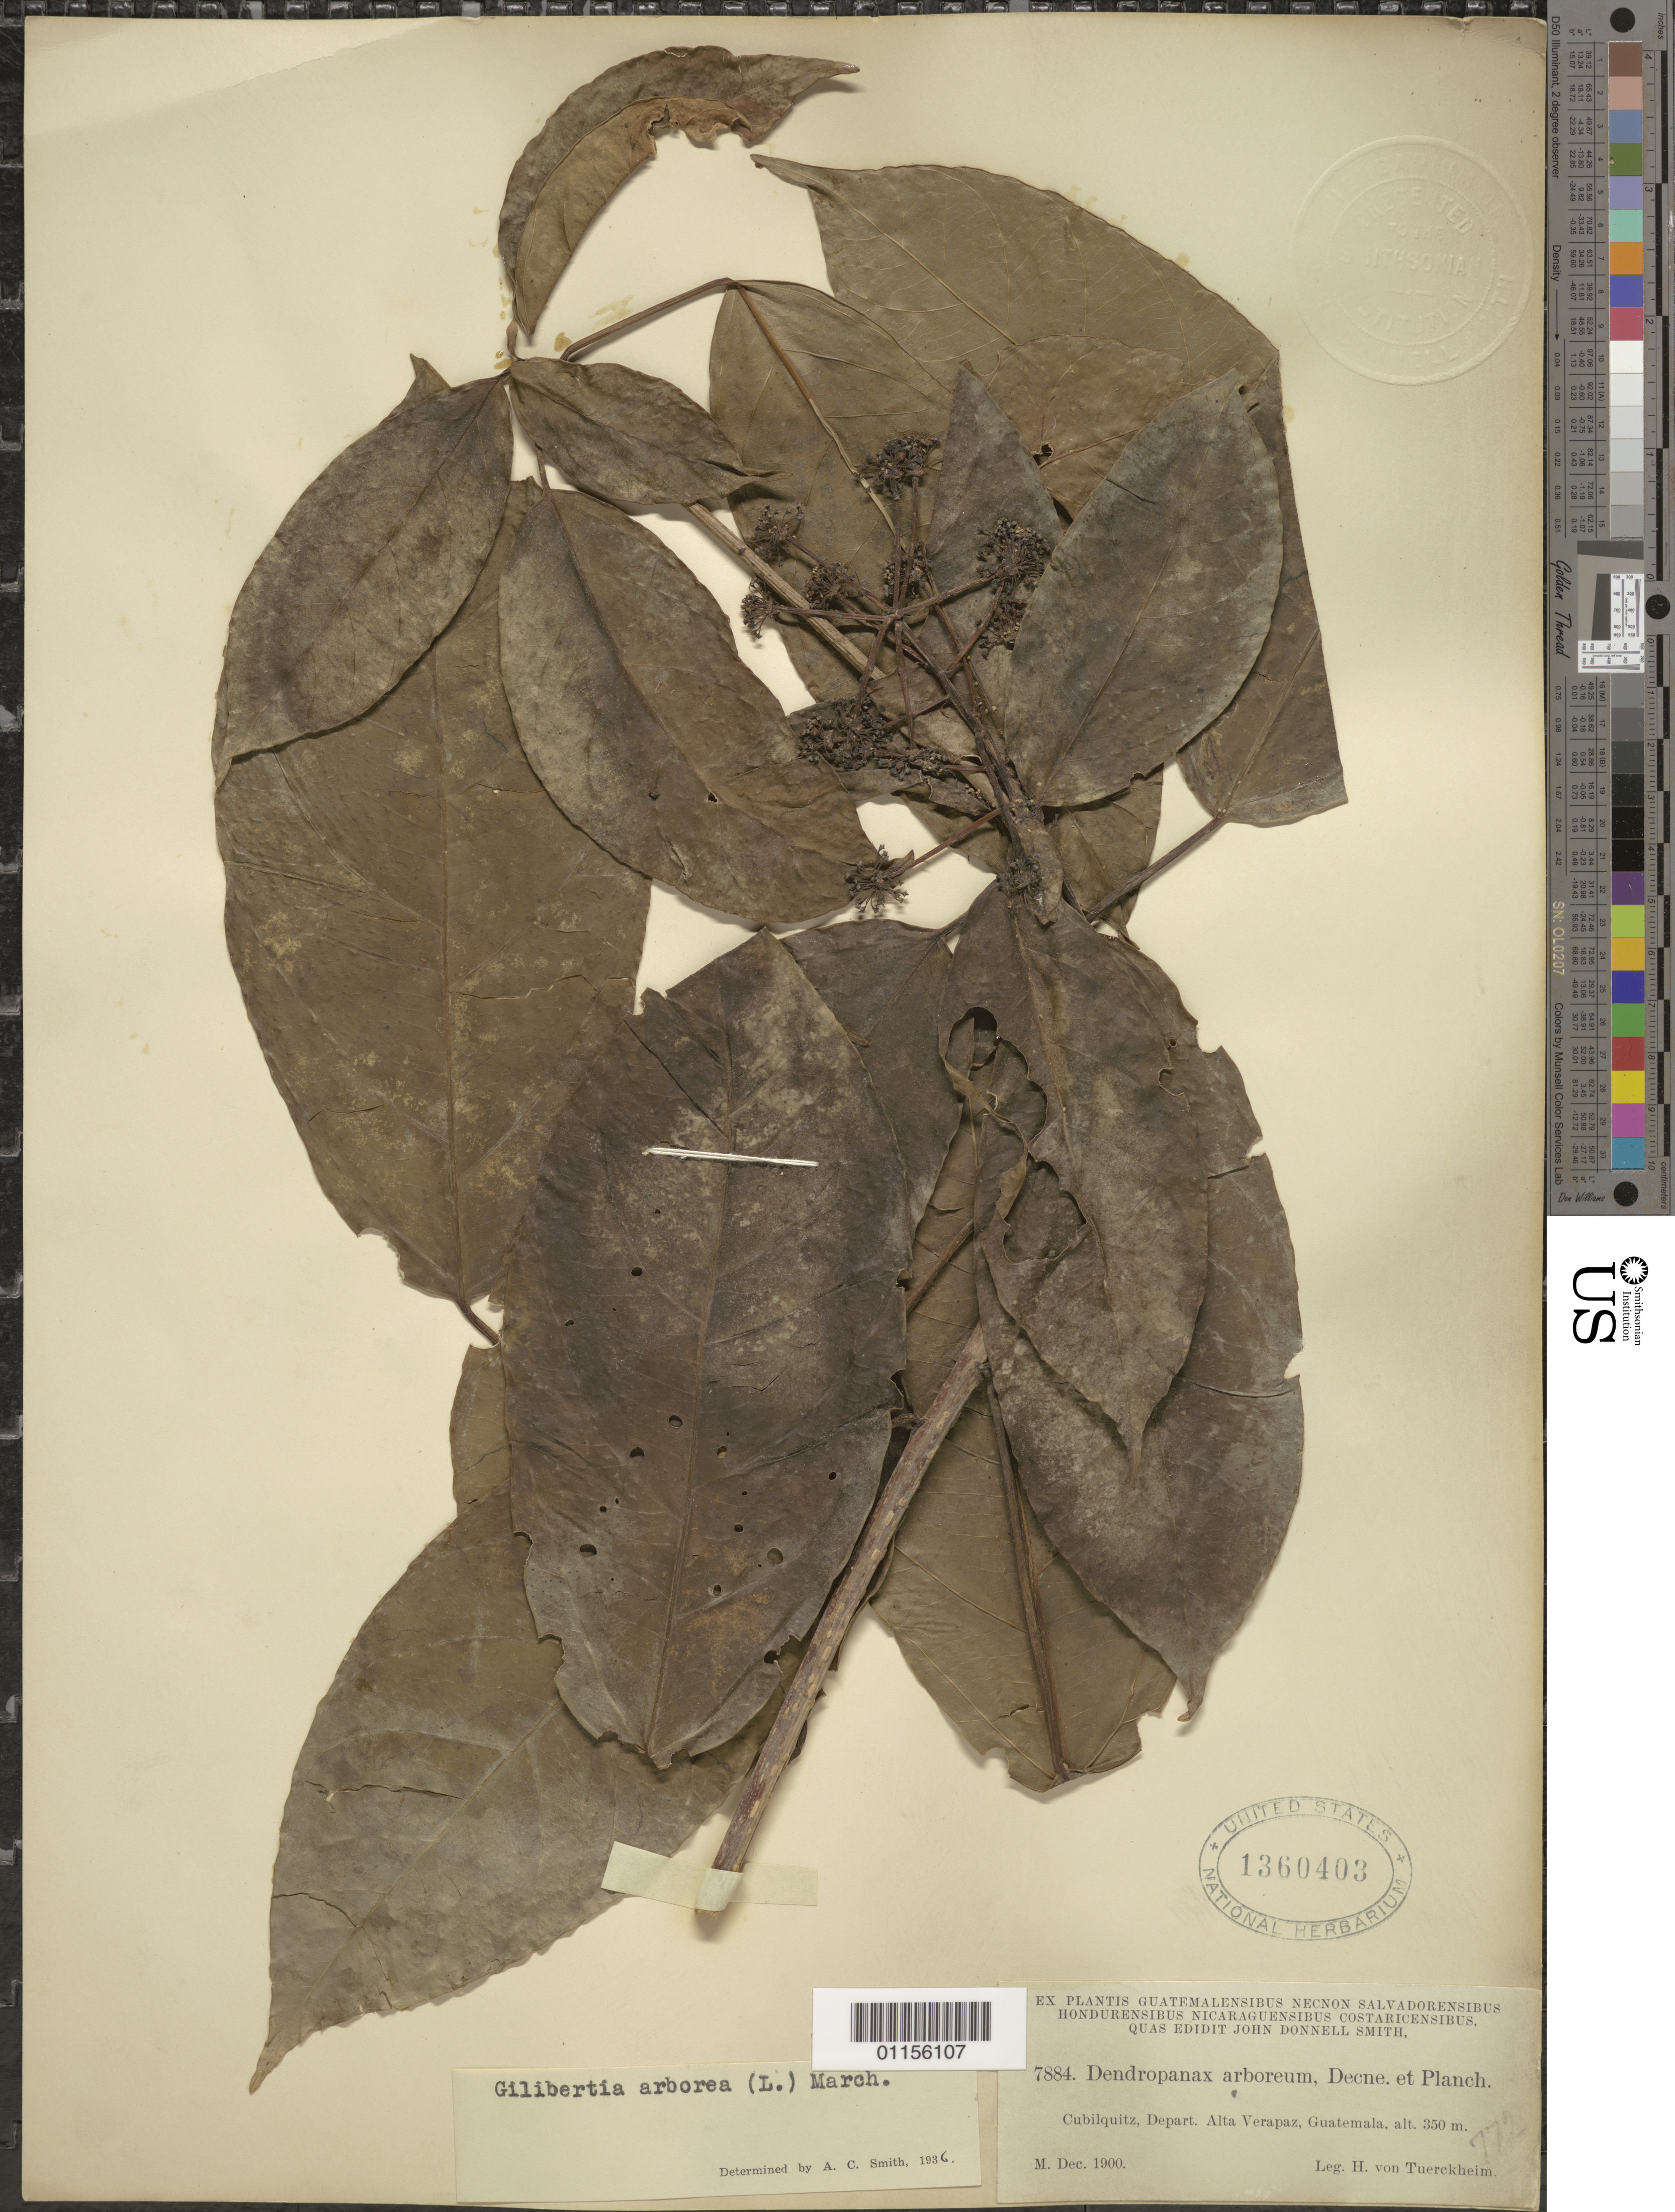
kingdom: Plantae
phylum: Tracheophyta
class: Magnoliopsida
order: Apiales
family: Araliaceae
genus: Dendropanax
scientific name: Dendropanax arboreus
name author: (L.) Decne. & Planch.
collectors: H. von Türckheim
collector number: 7884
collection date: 1900-12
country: Guatemala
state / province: Alta Verapaz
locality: Cubilquitz.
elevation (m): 350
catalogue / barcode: US 1360403